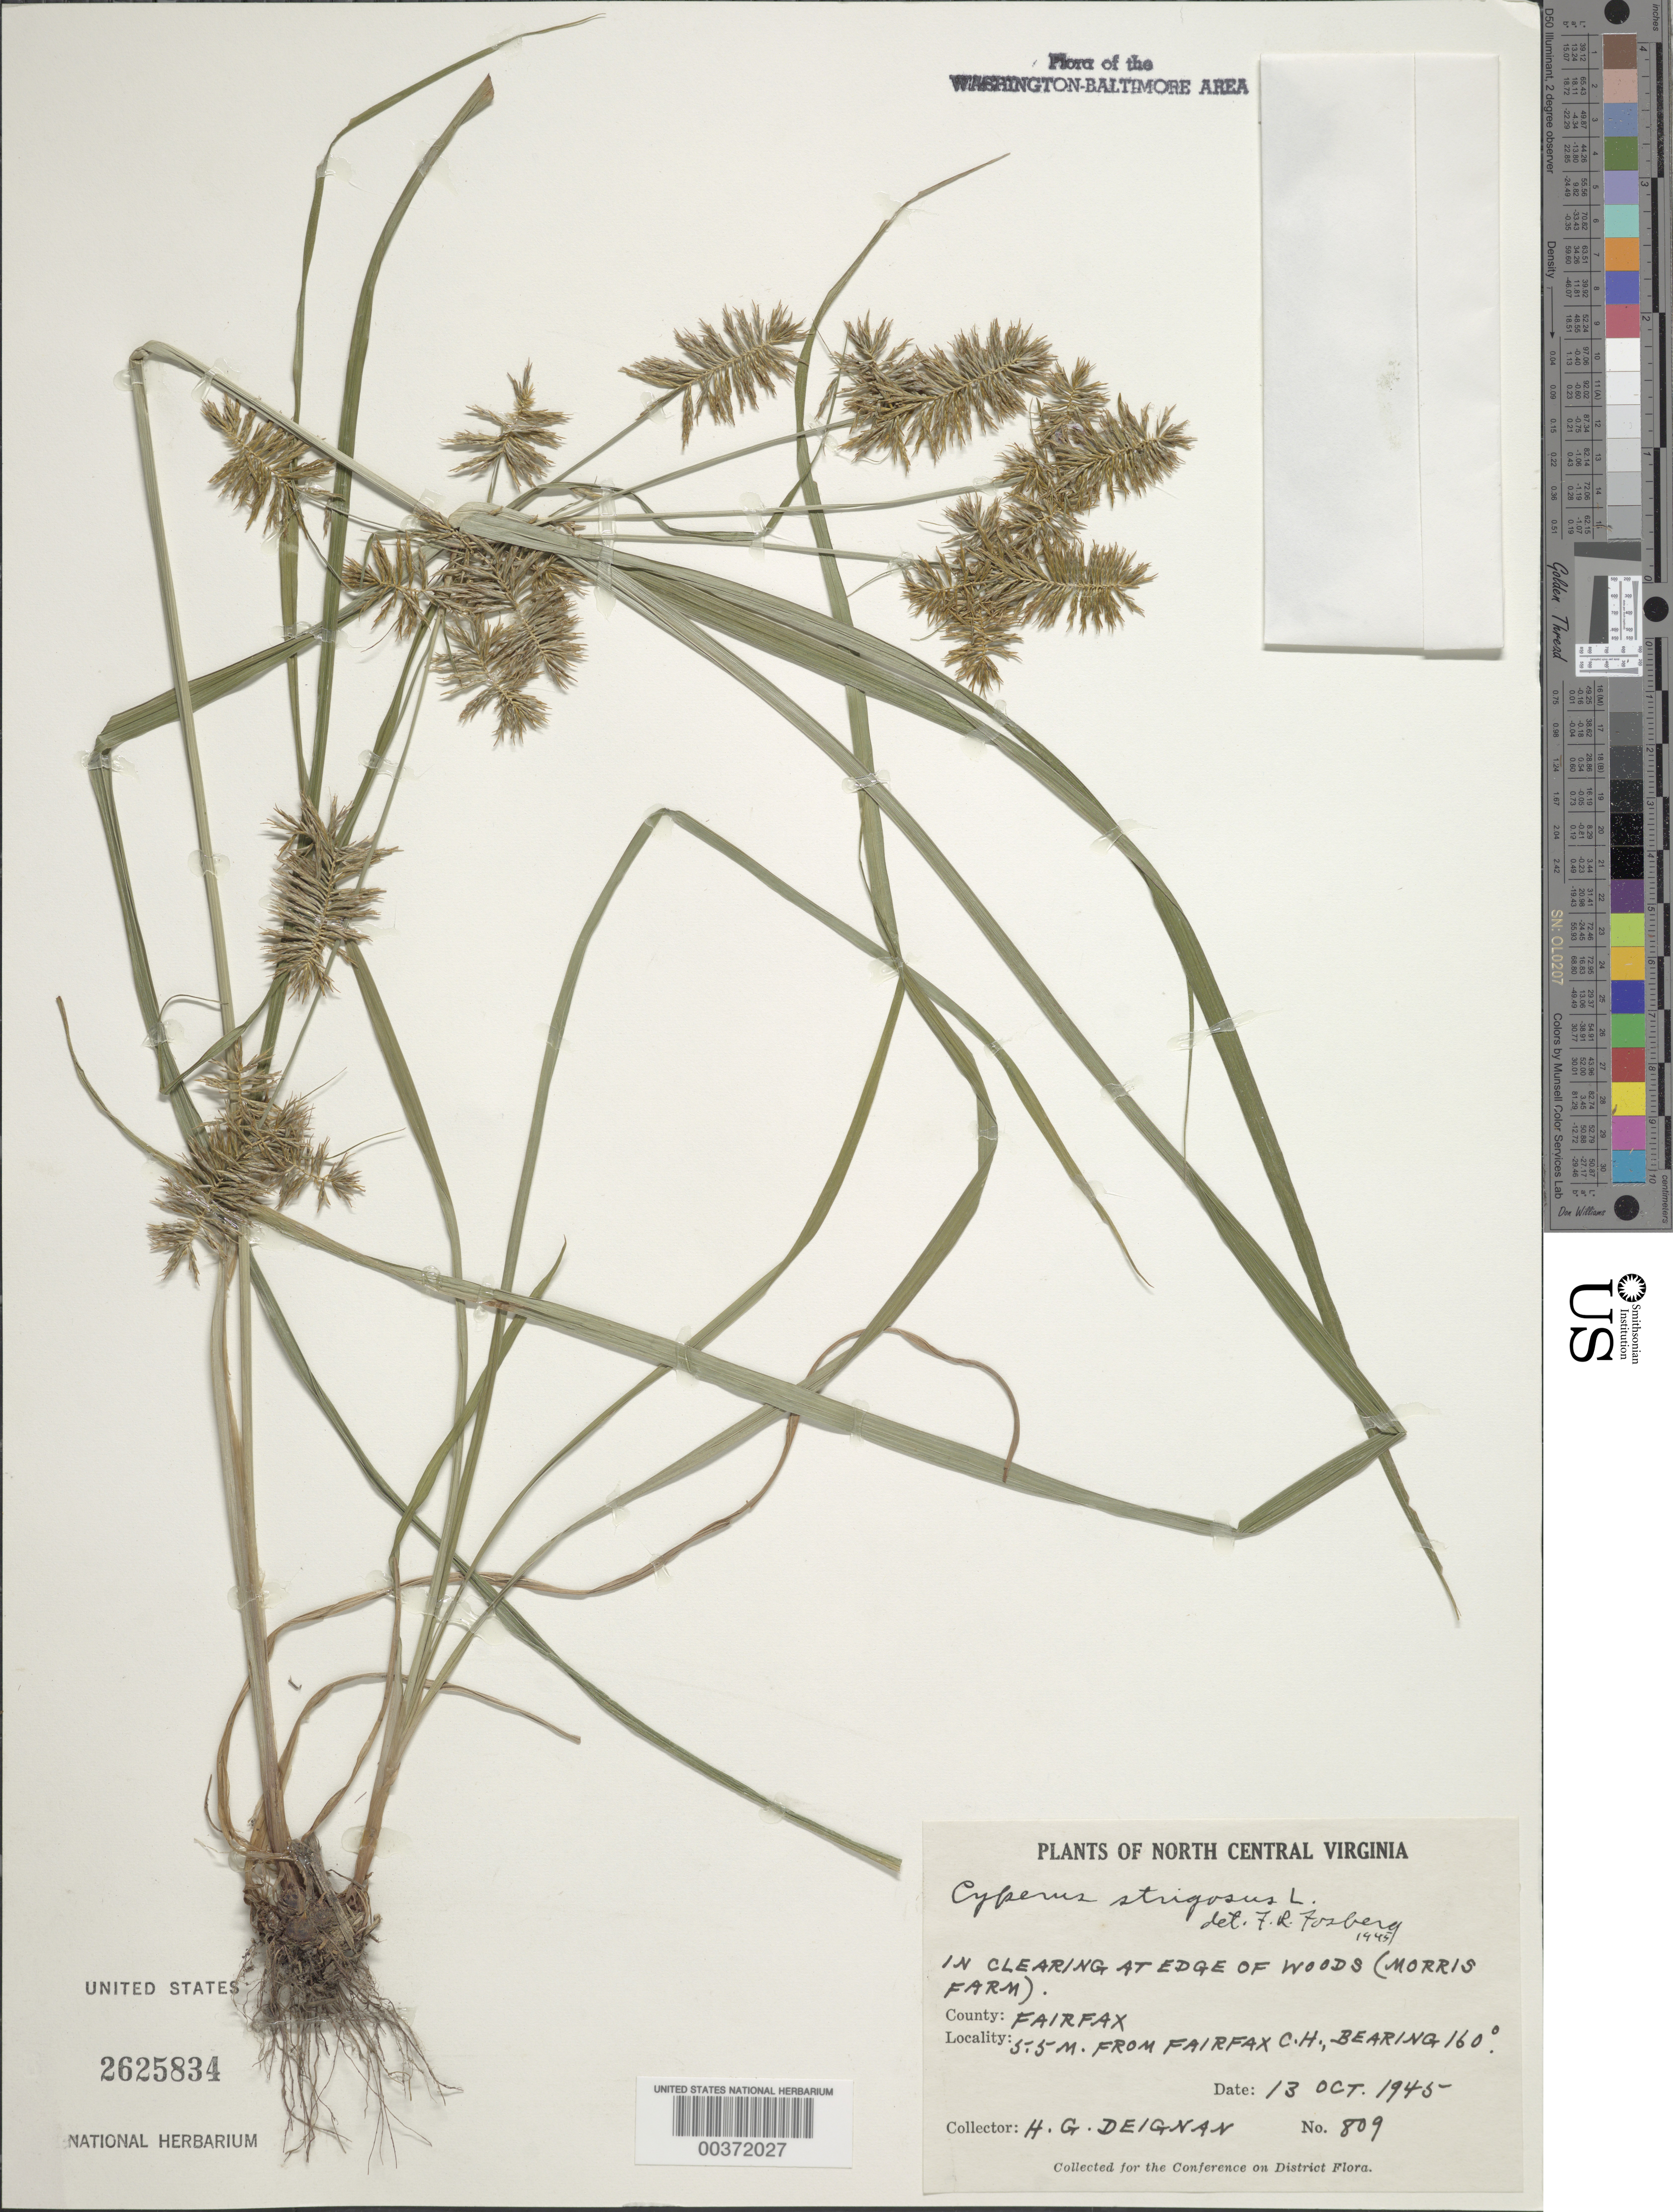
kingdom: Plantae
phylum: Tracheophyta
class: Liliopsida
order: Poales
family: Cyperaceae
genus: Cyperus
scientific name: Cyperus strigosus L.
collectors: H. Deignan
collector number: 809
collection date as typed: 13 Oct 1945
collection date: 1945-10-13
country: United States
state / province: Virginia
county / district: Fairfax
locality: Morris Farm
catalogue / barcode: US 2625834